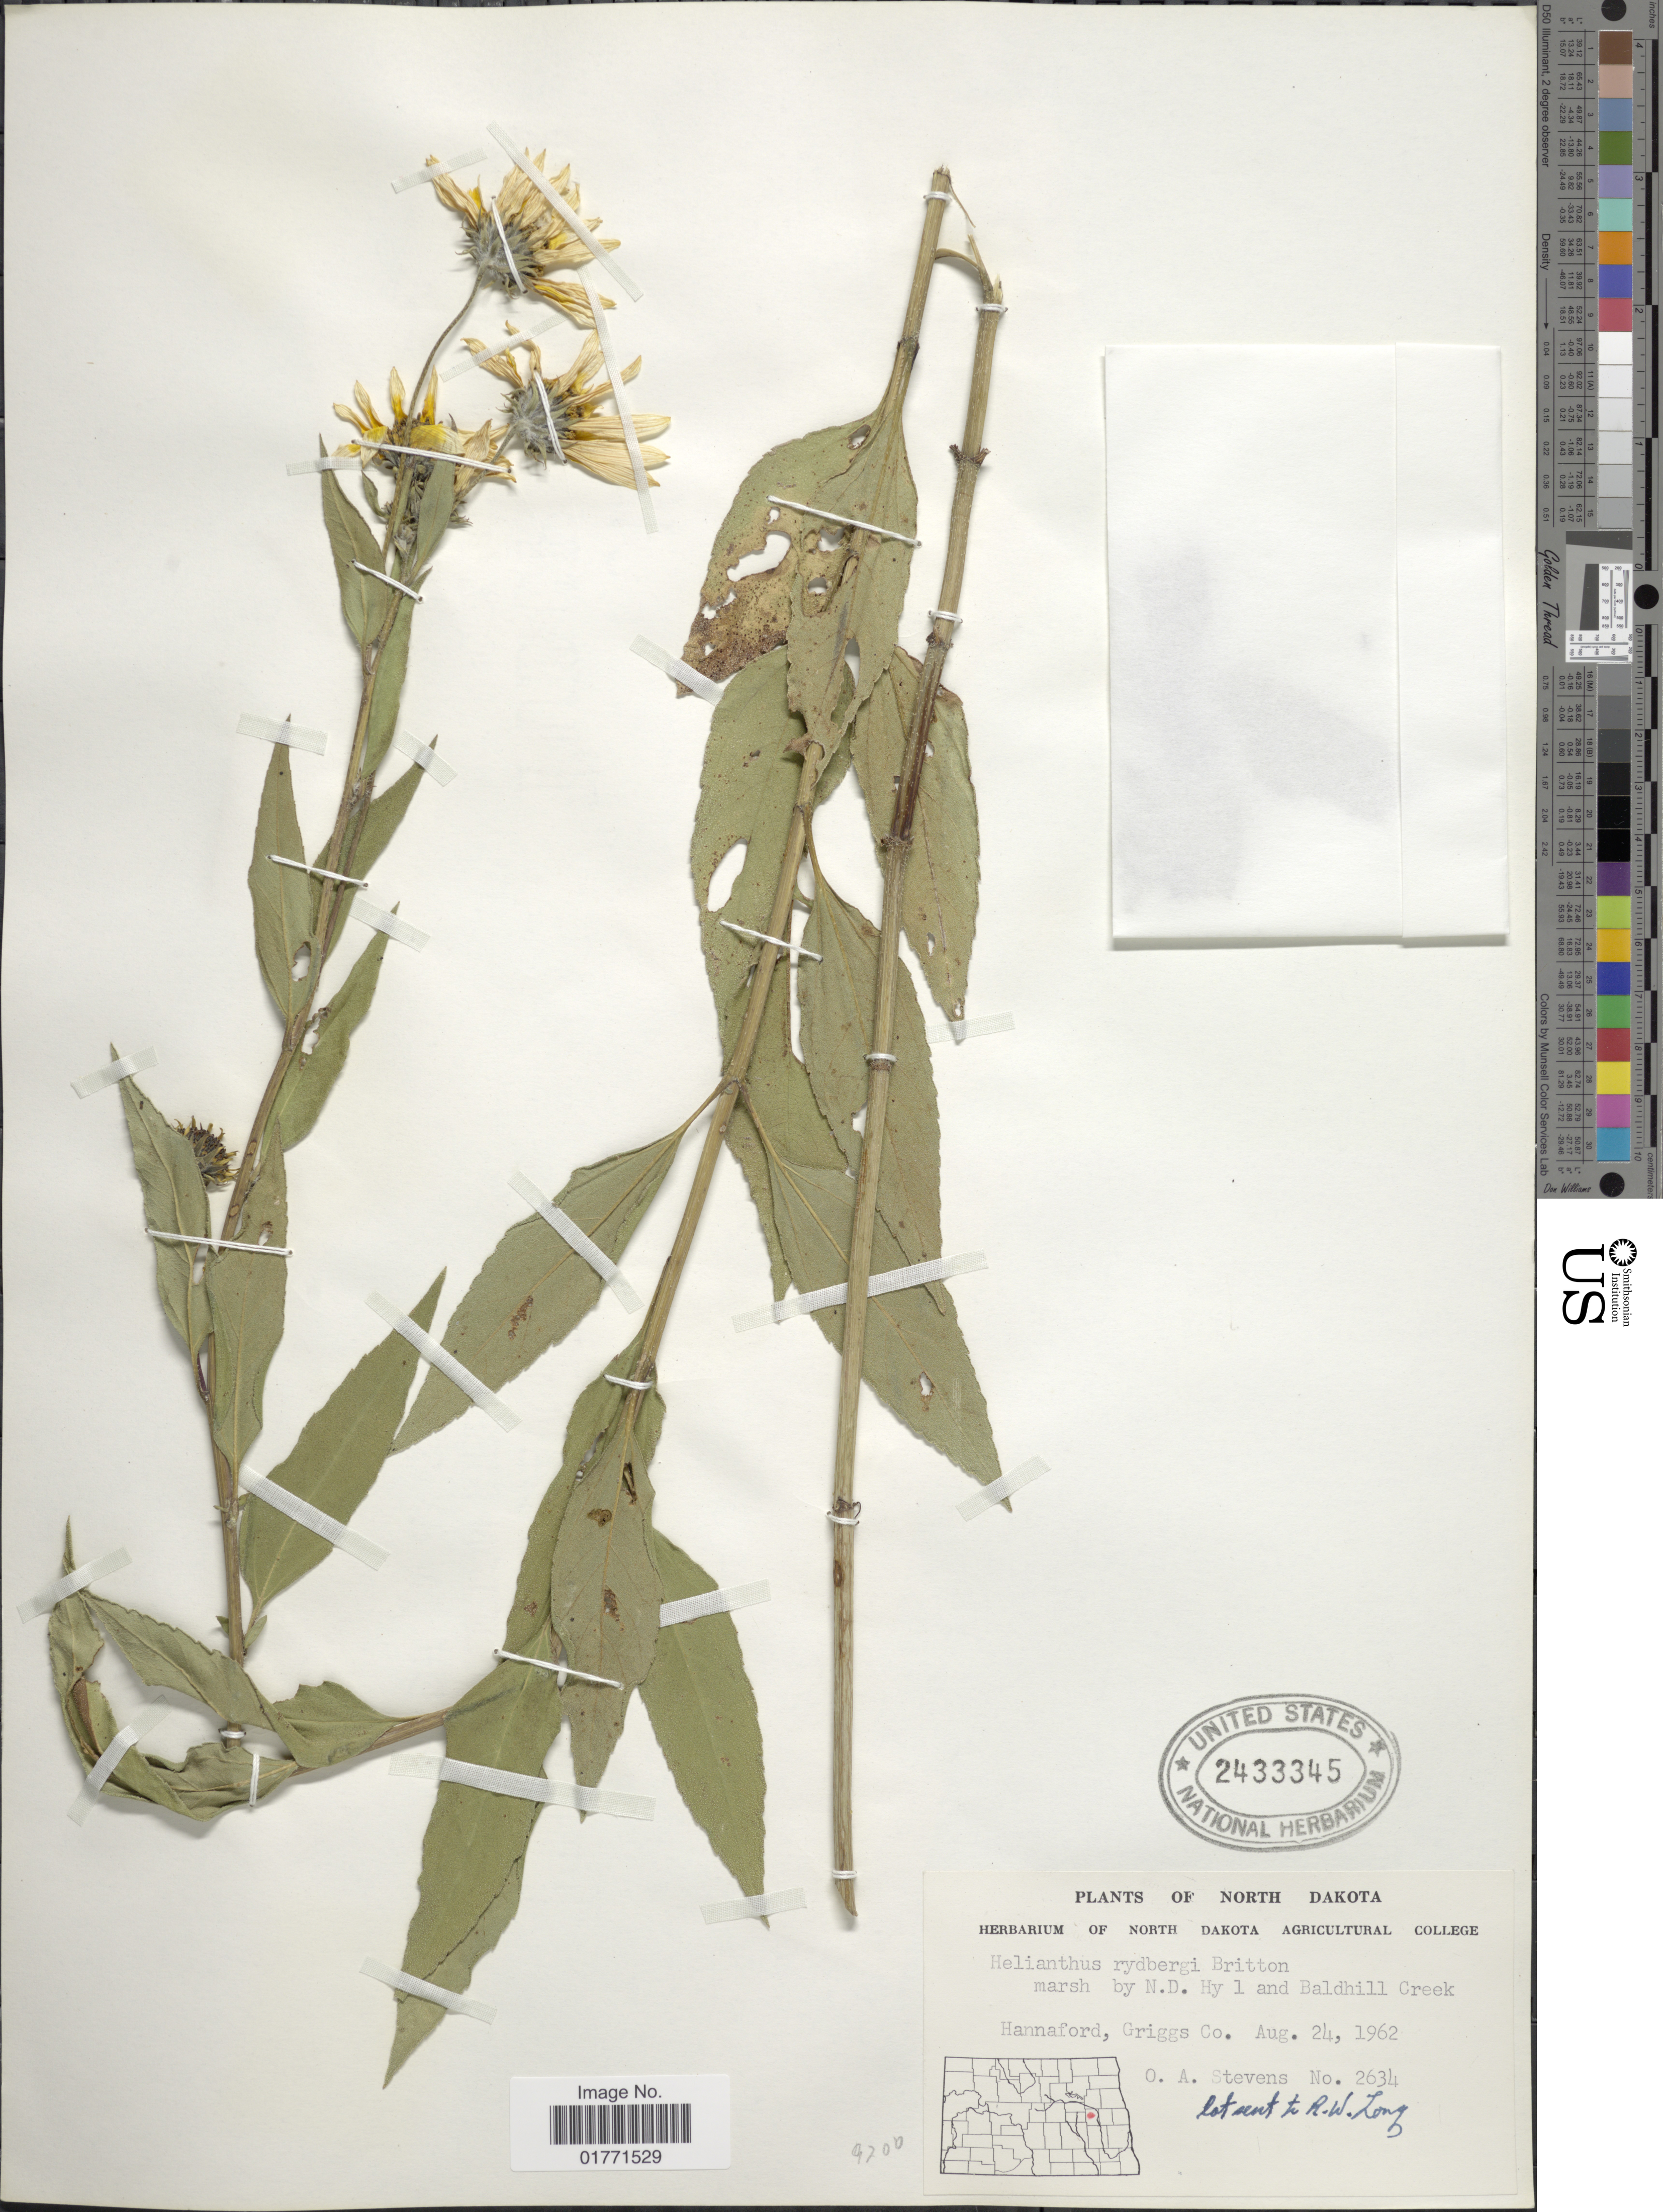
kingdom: Plantae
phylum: Tracheophyta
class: Magnoliopsida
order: Asterales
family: Asteraceae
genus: Helianthus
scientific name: Helianthus rydbergi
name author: Britton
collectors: O. A. Stevens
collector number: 2634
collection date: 1962-08-24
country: United States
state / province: North Dakota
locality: Hannaford, Griggs Co., North Dakota.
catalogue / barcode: US 2433345